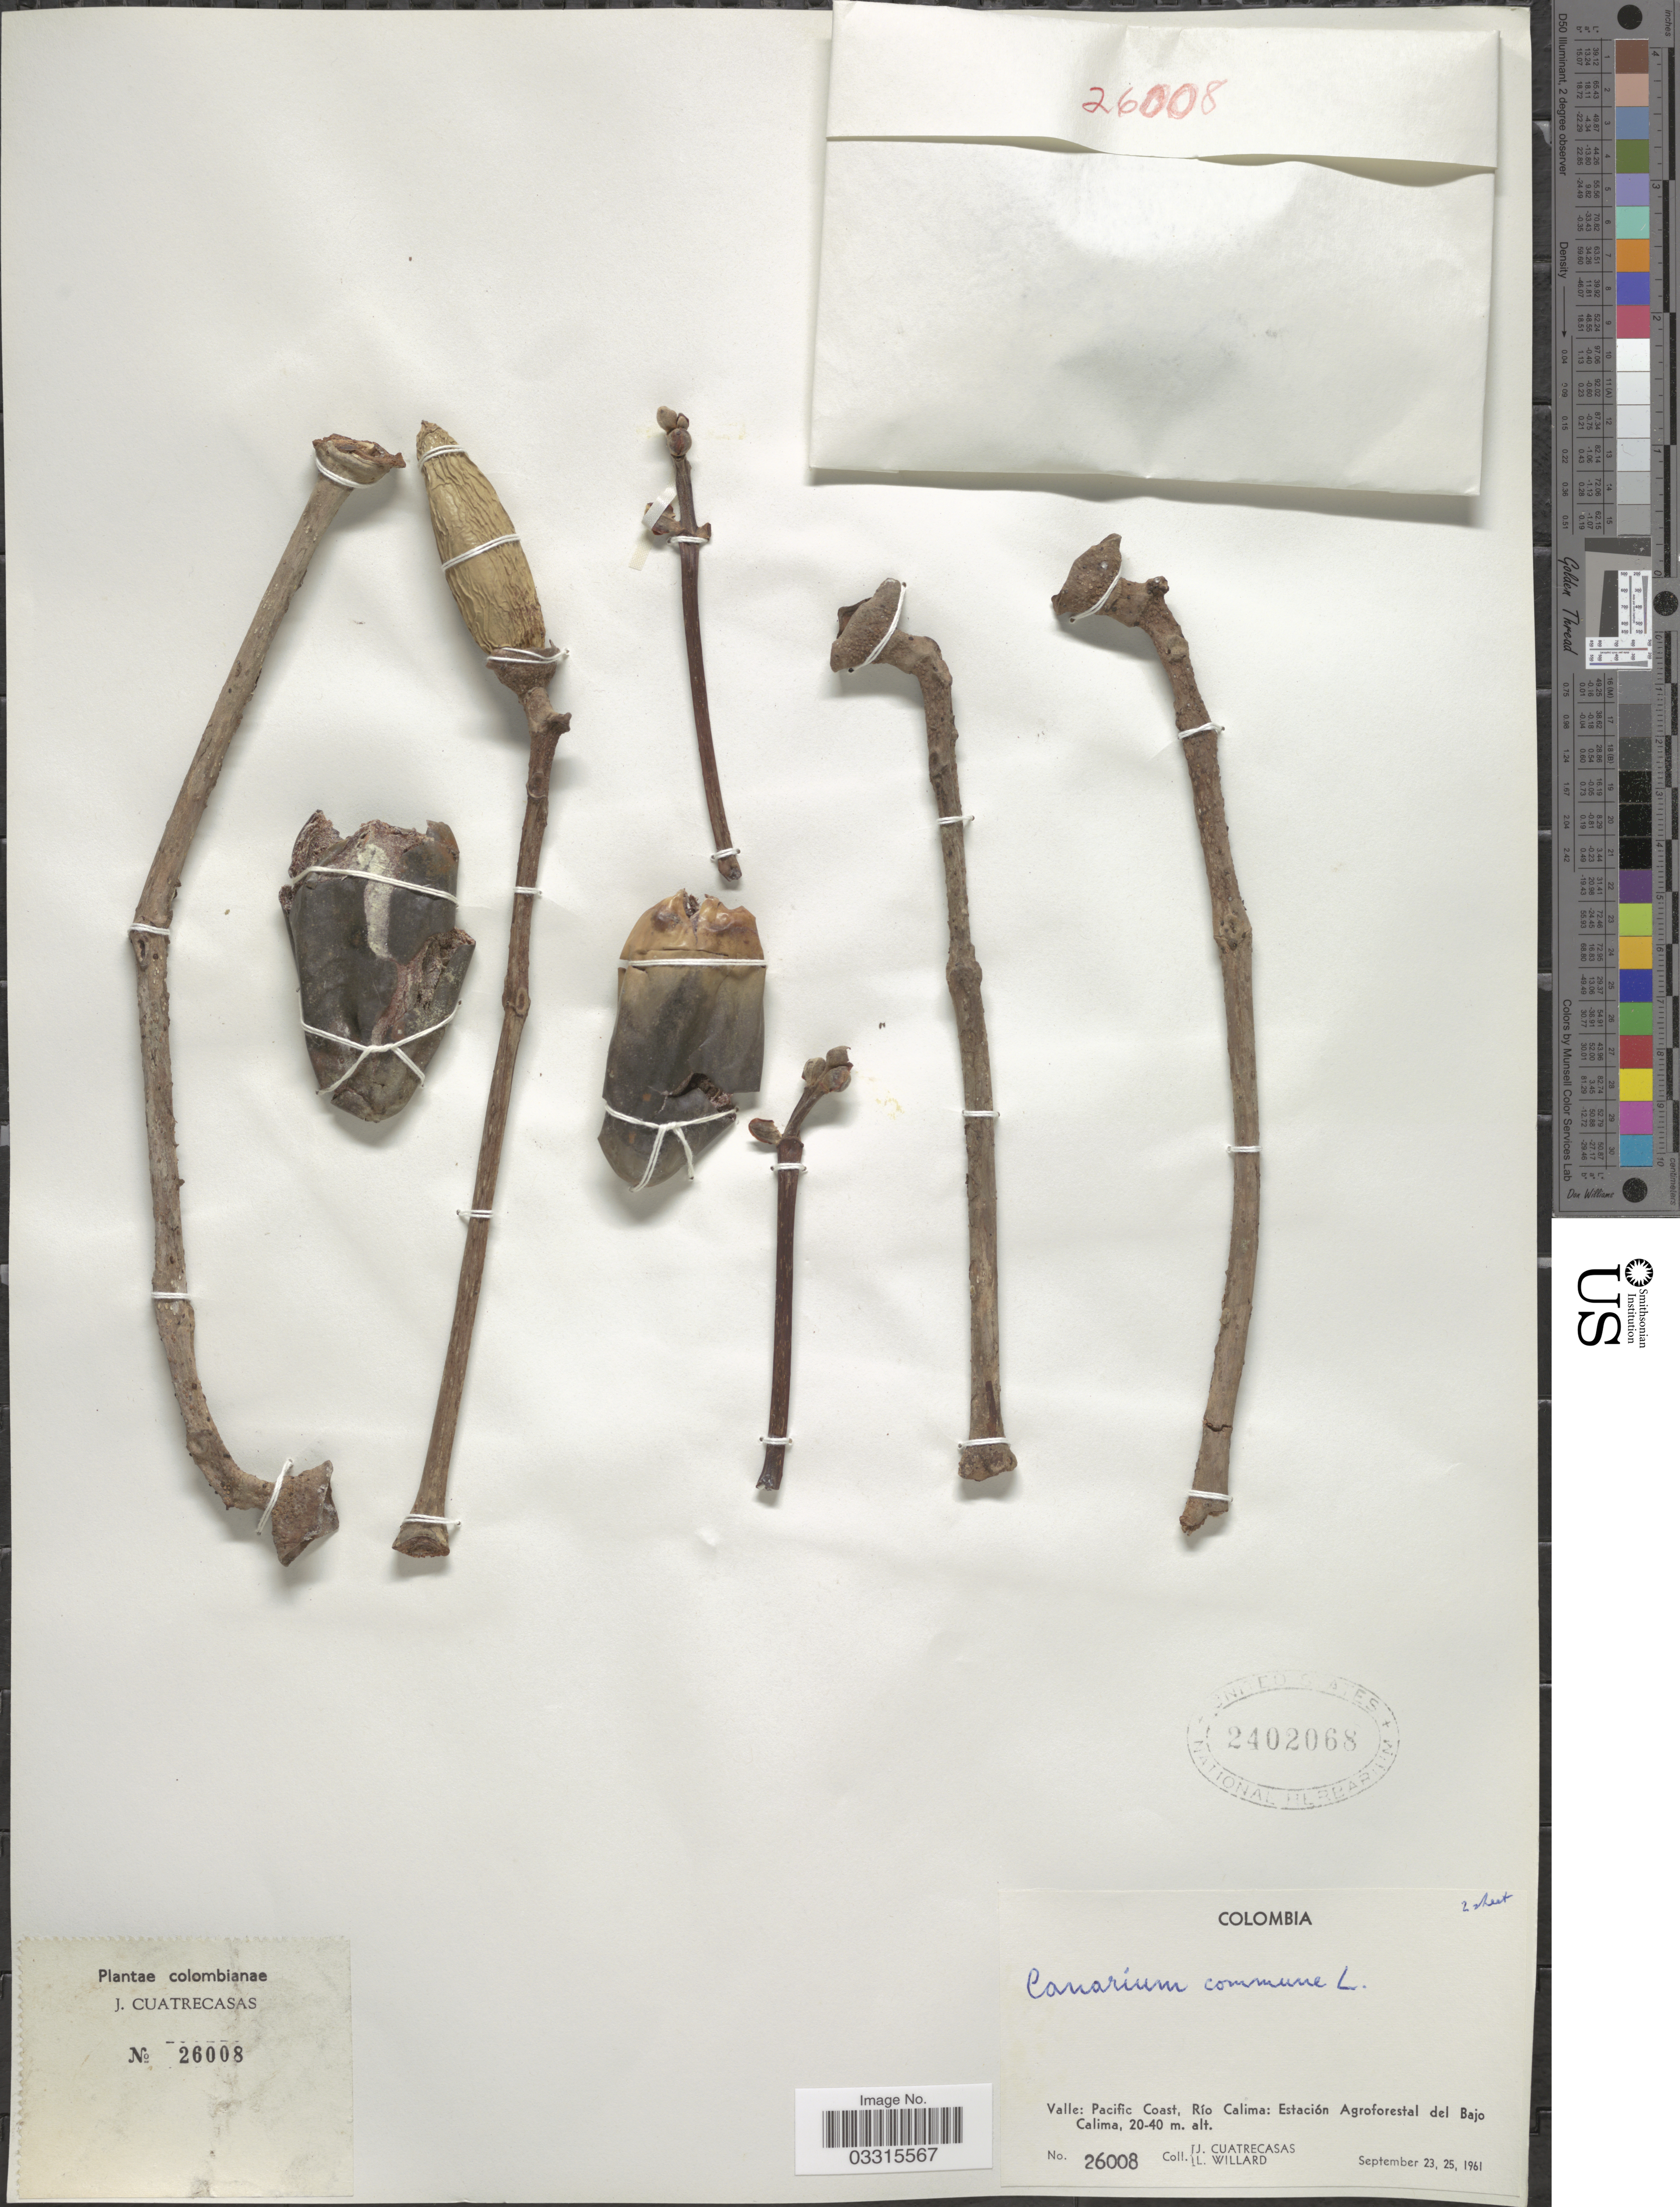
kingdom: Plantae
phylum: Tracheophyta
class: Magnoliopsida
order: Sapindales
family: Burseraceae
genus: Canarium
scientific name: Canarium commune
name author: L.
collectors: J. Cuatrecasas & L. Willard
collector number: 26008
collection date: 1961-09-23/1961-09-25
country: Colombia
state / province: Valle del Cauca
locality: Valle: Pacific Coast, Río Calima: Estación Agroforestal del Bajo Calima.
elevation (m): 20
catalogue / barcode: US 2402068